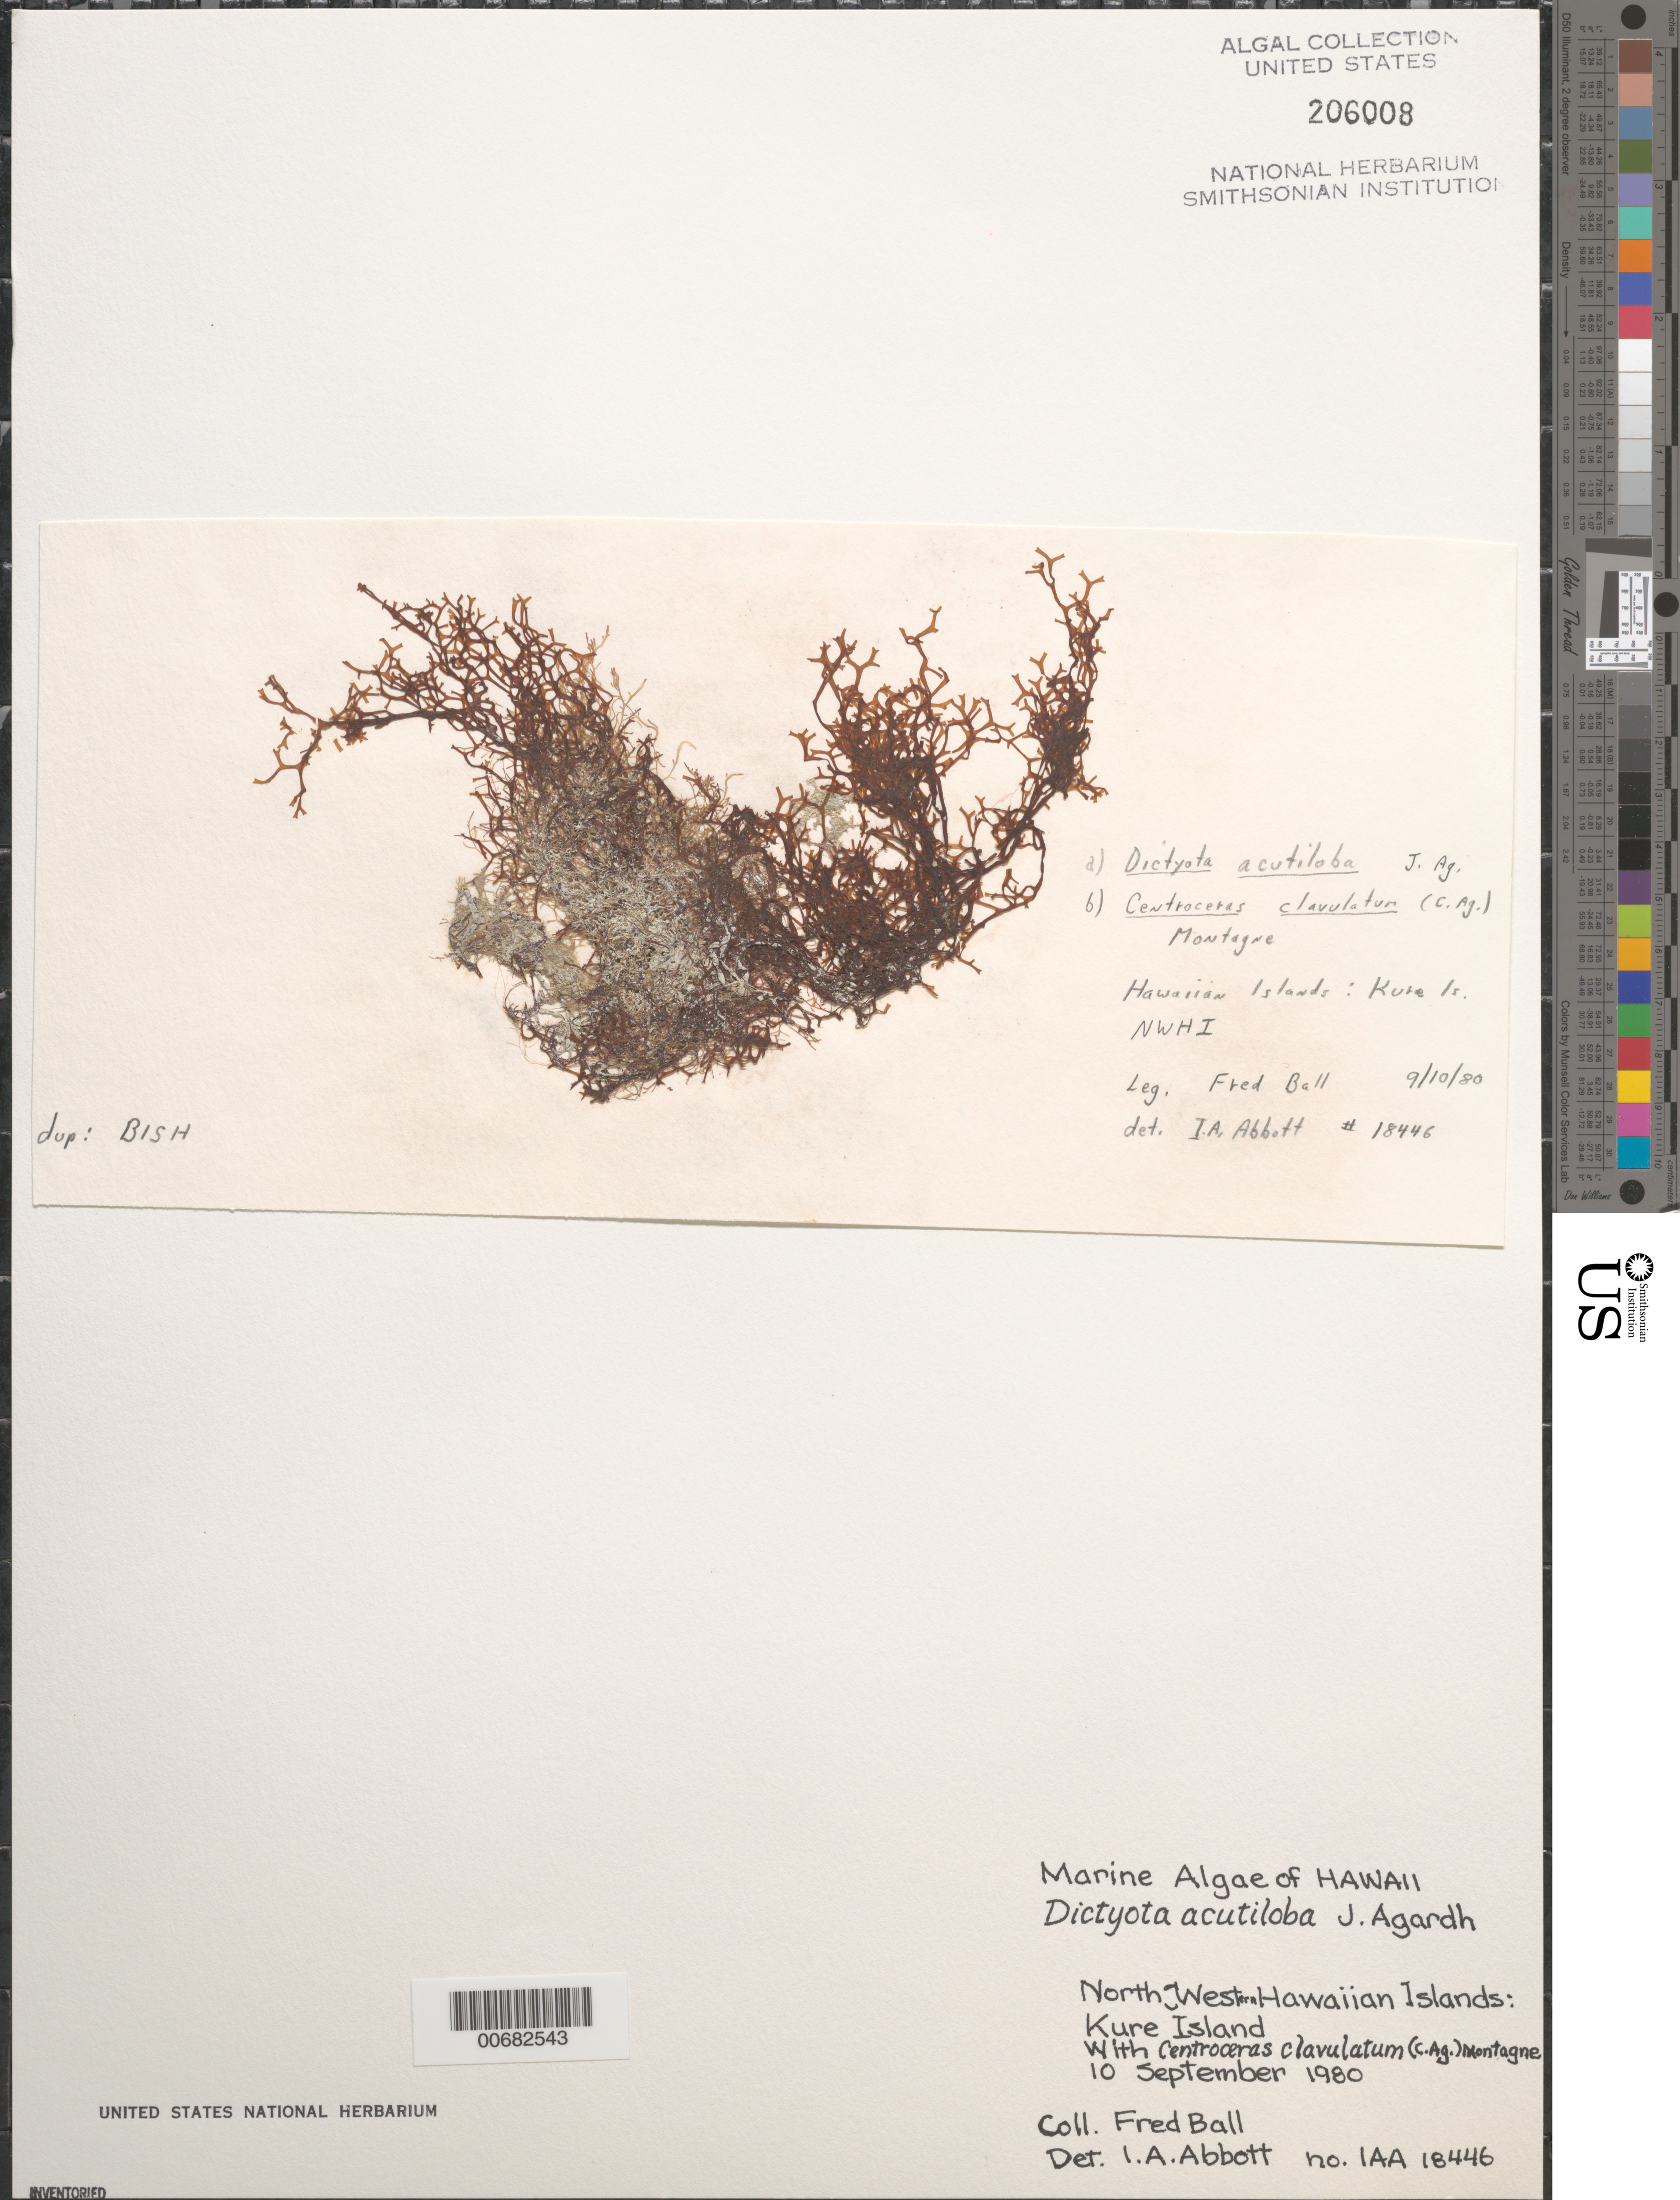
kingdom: Chromista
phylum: Ochrophyta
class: Phaeophyceae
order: Dictyotales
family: Dictyotaceae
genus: Dictyota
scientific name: Dictyota acutiloba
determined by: Abbott, Isabella A.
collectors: F. Ball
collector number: IAA 18446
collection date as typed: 10 Sep 1980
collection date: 1980-09-10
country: United States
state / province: Hawaii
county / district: Honolulu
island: Kure Atoll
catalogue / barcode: US 206008